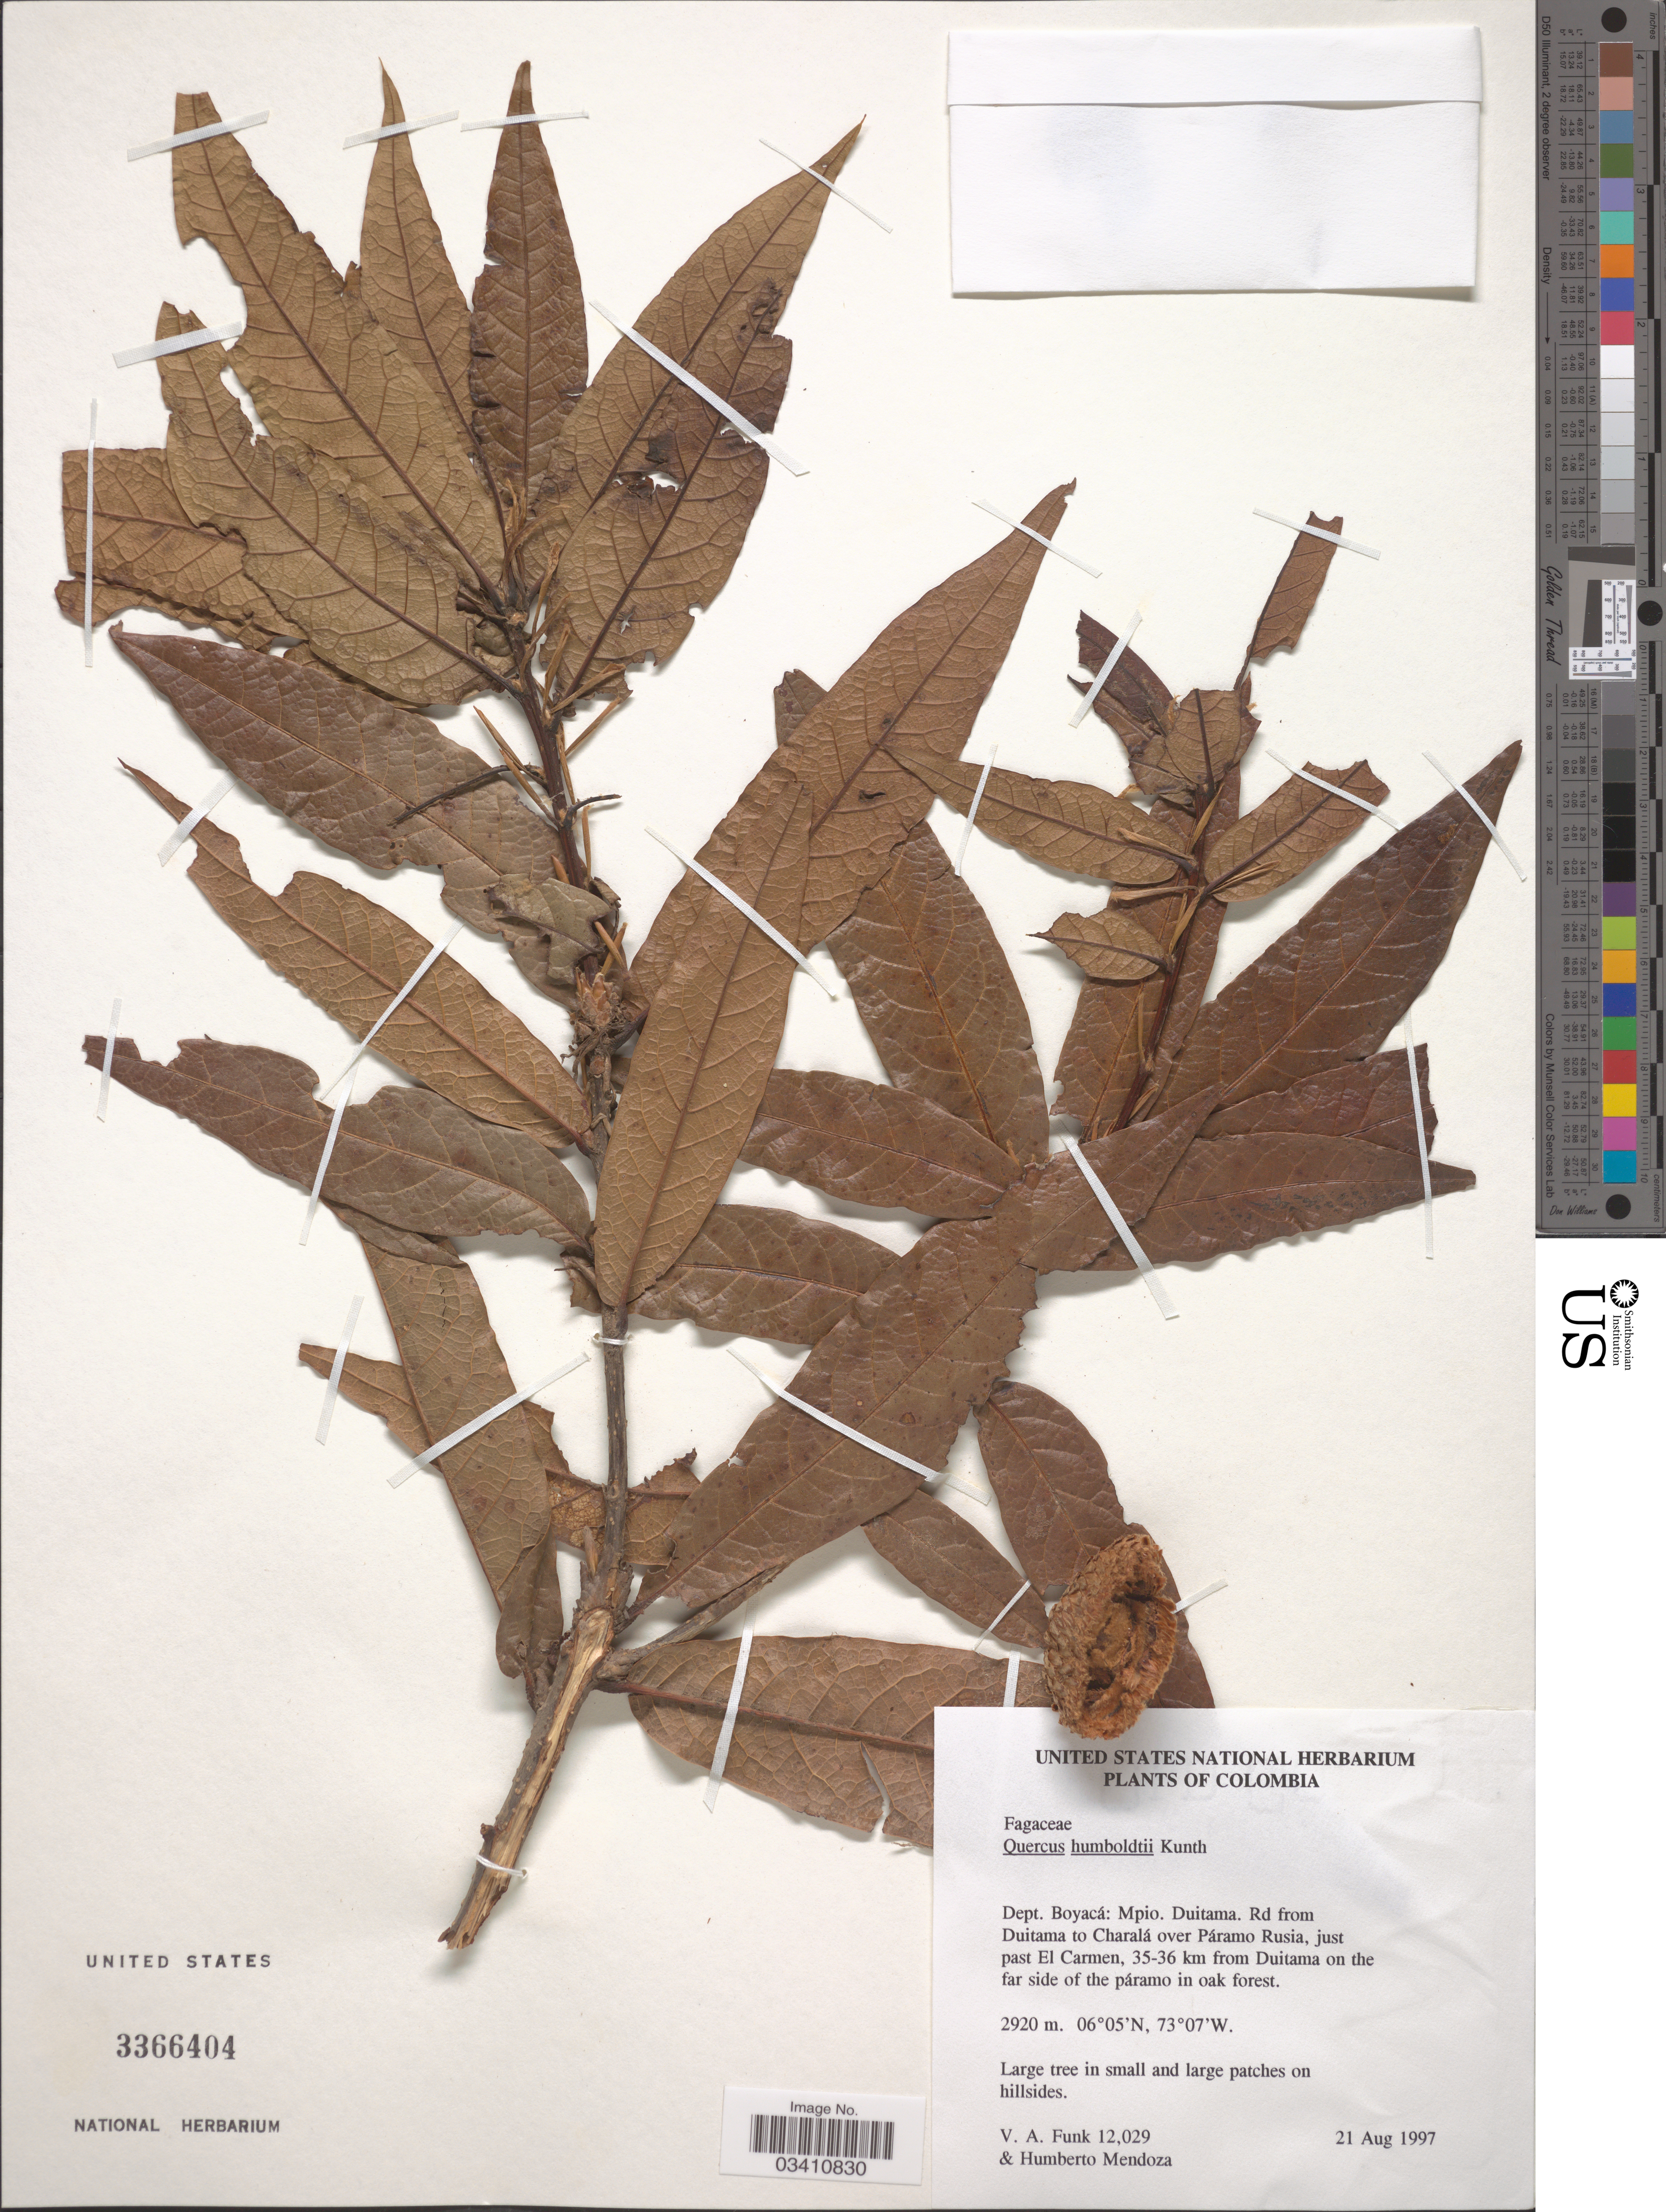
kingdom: Plantae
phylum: Tracheophyta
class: Magnoliopsida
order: Fagales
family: Fagaceae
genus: Quercus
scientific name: Quercus humboldtii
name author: Bonpl.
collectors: V. Funk & H. Mendoza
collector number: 12029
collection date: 1997-08-21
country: Colombia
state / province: Boyacá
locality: Dept. Boyacá: Mpio. Duitama. Rd from Duitama to Charalá over Páramo Rusia, just past El Carmen, 35-36 km from Duitama on the far side of the páramo in oak forest.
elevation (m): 2920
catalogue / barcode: US 3366404